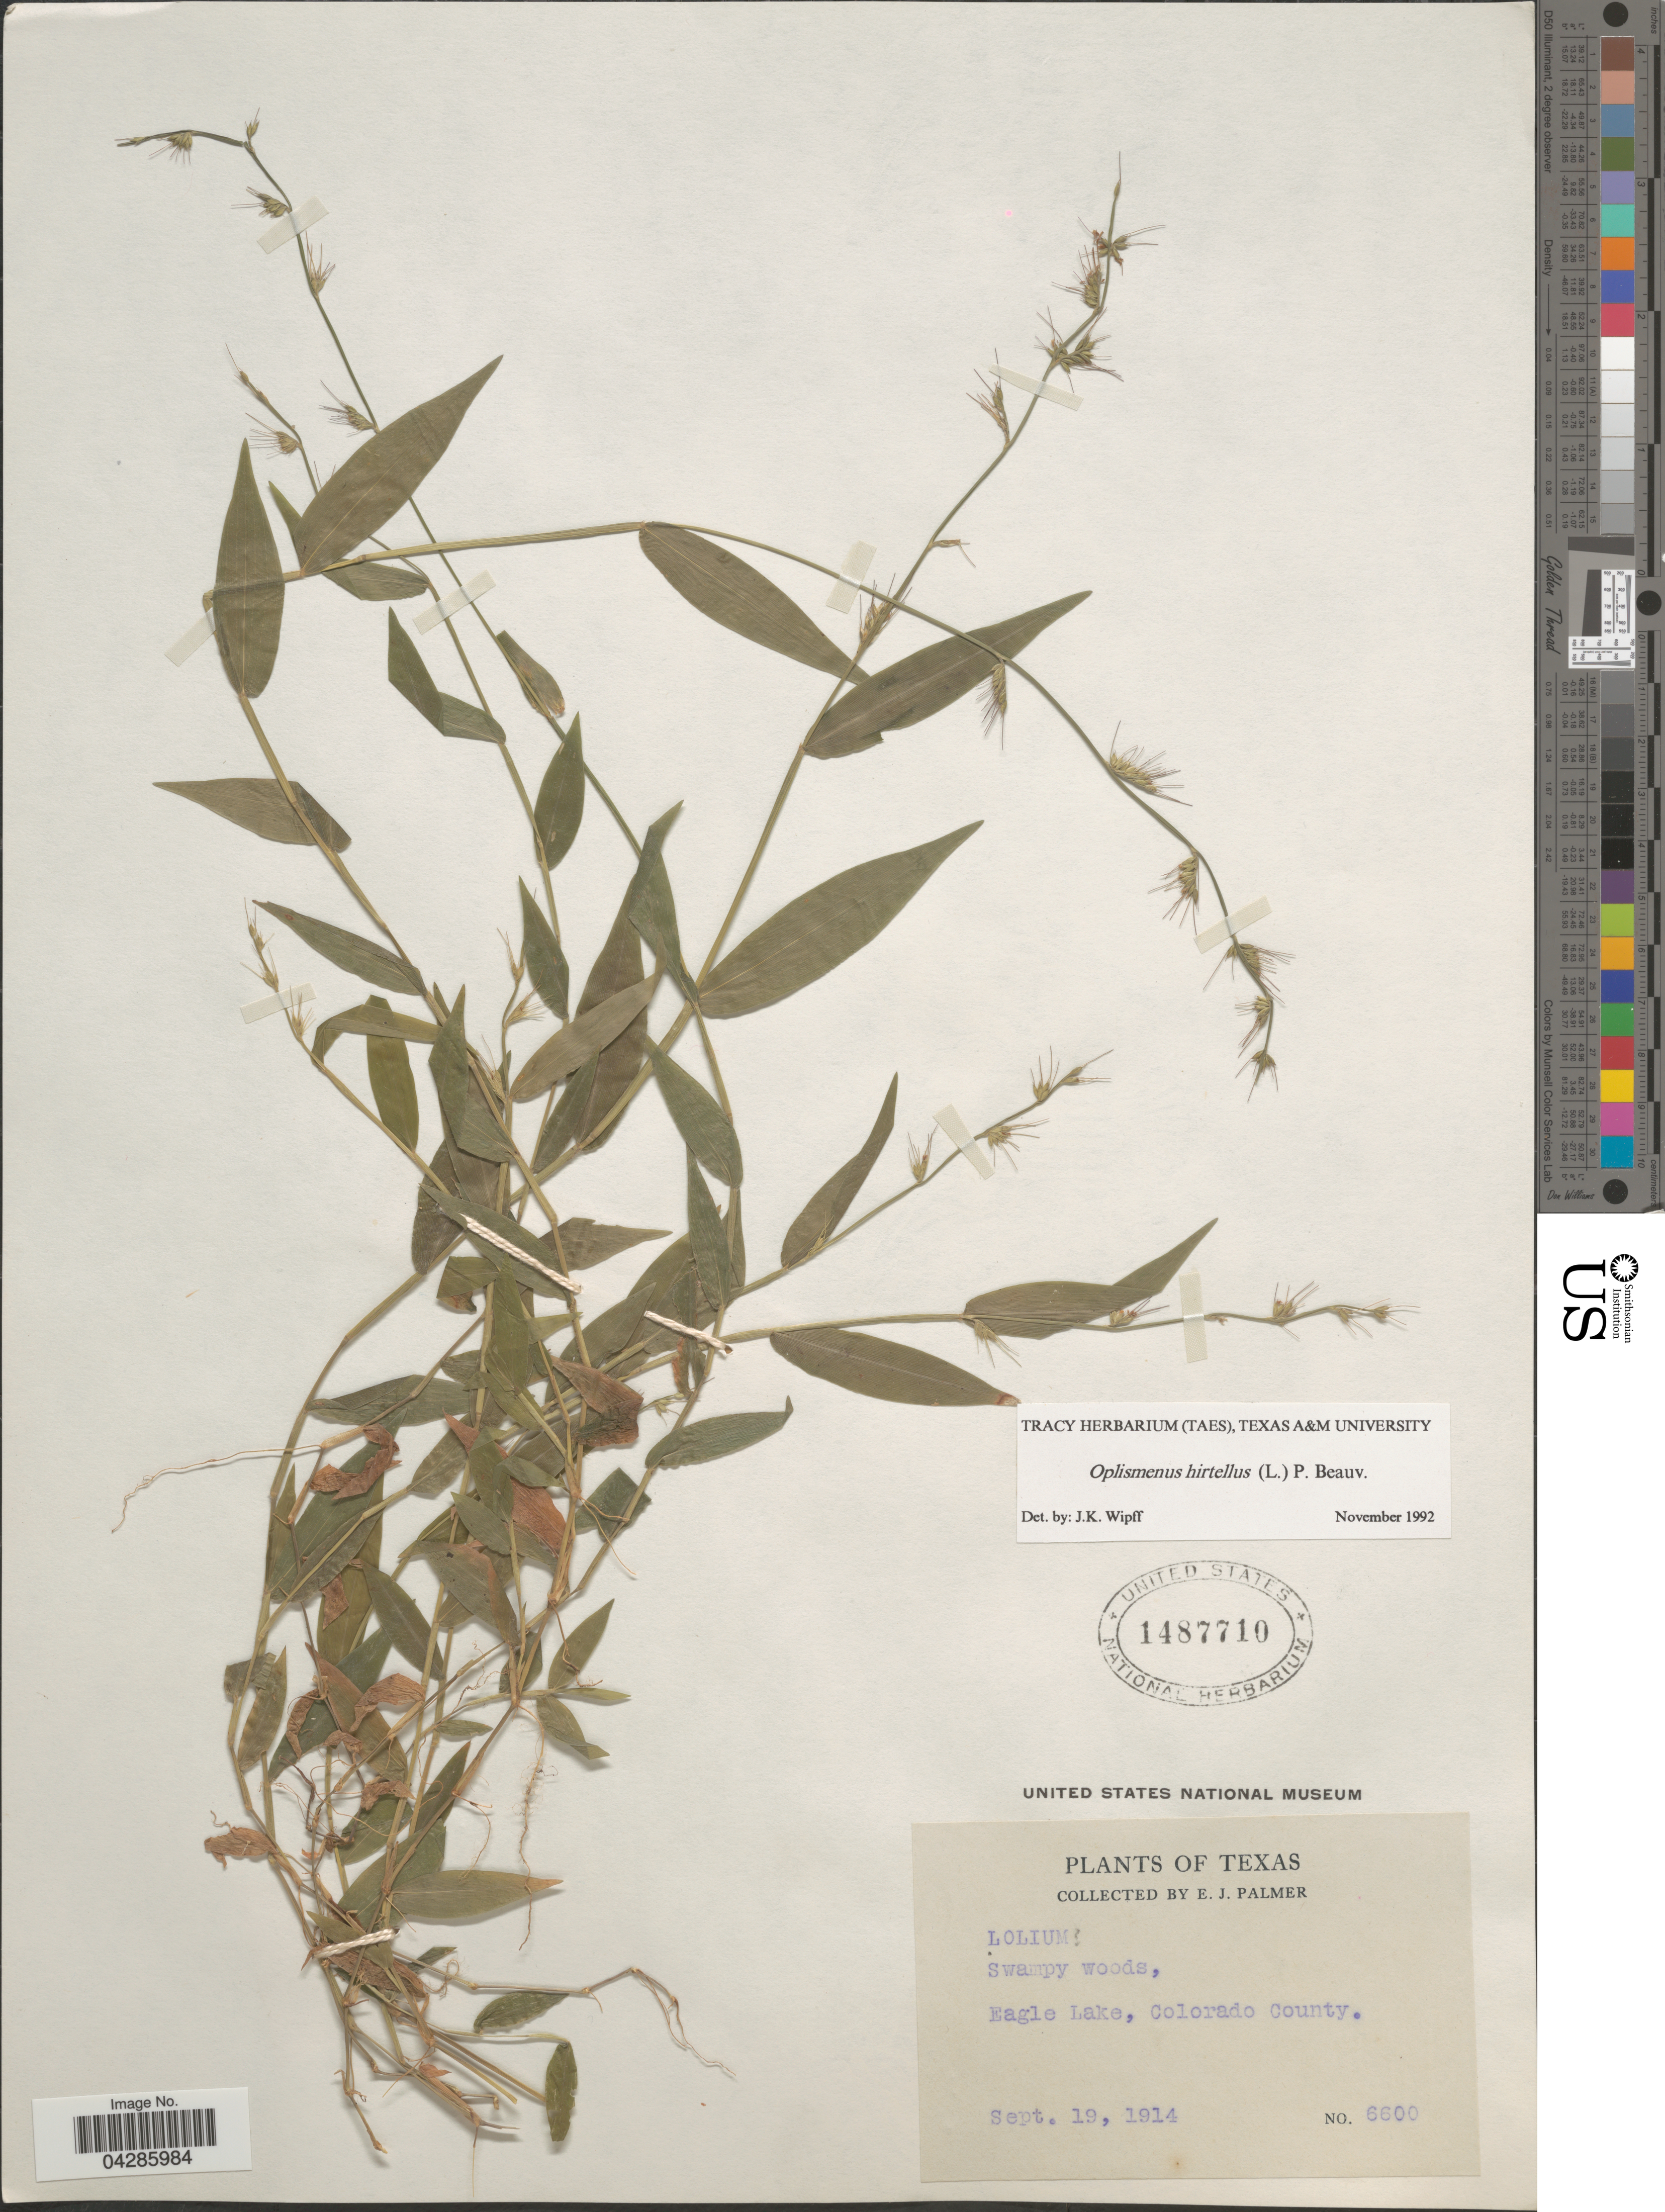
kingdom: Plantae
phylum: Tracheophyta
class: Liliopsida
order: Poales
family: Poaceae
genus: Oplismenus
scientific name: Oplismenus hirtellus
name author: (L.) P. Beauv.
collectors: E. J. Palmer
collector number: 6600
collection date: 1914-09-19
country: United States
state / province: Texas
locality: Swampy woods, Eagle Lake, Colorado County.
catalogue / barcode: US 1487710